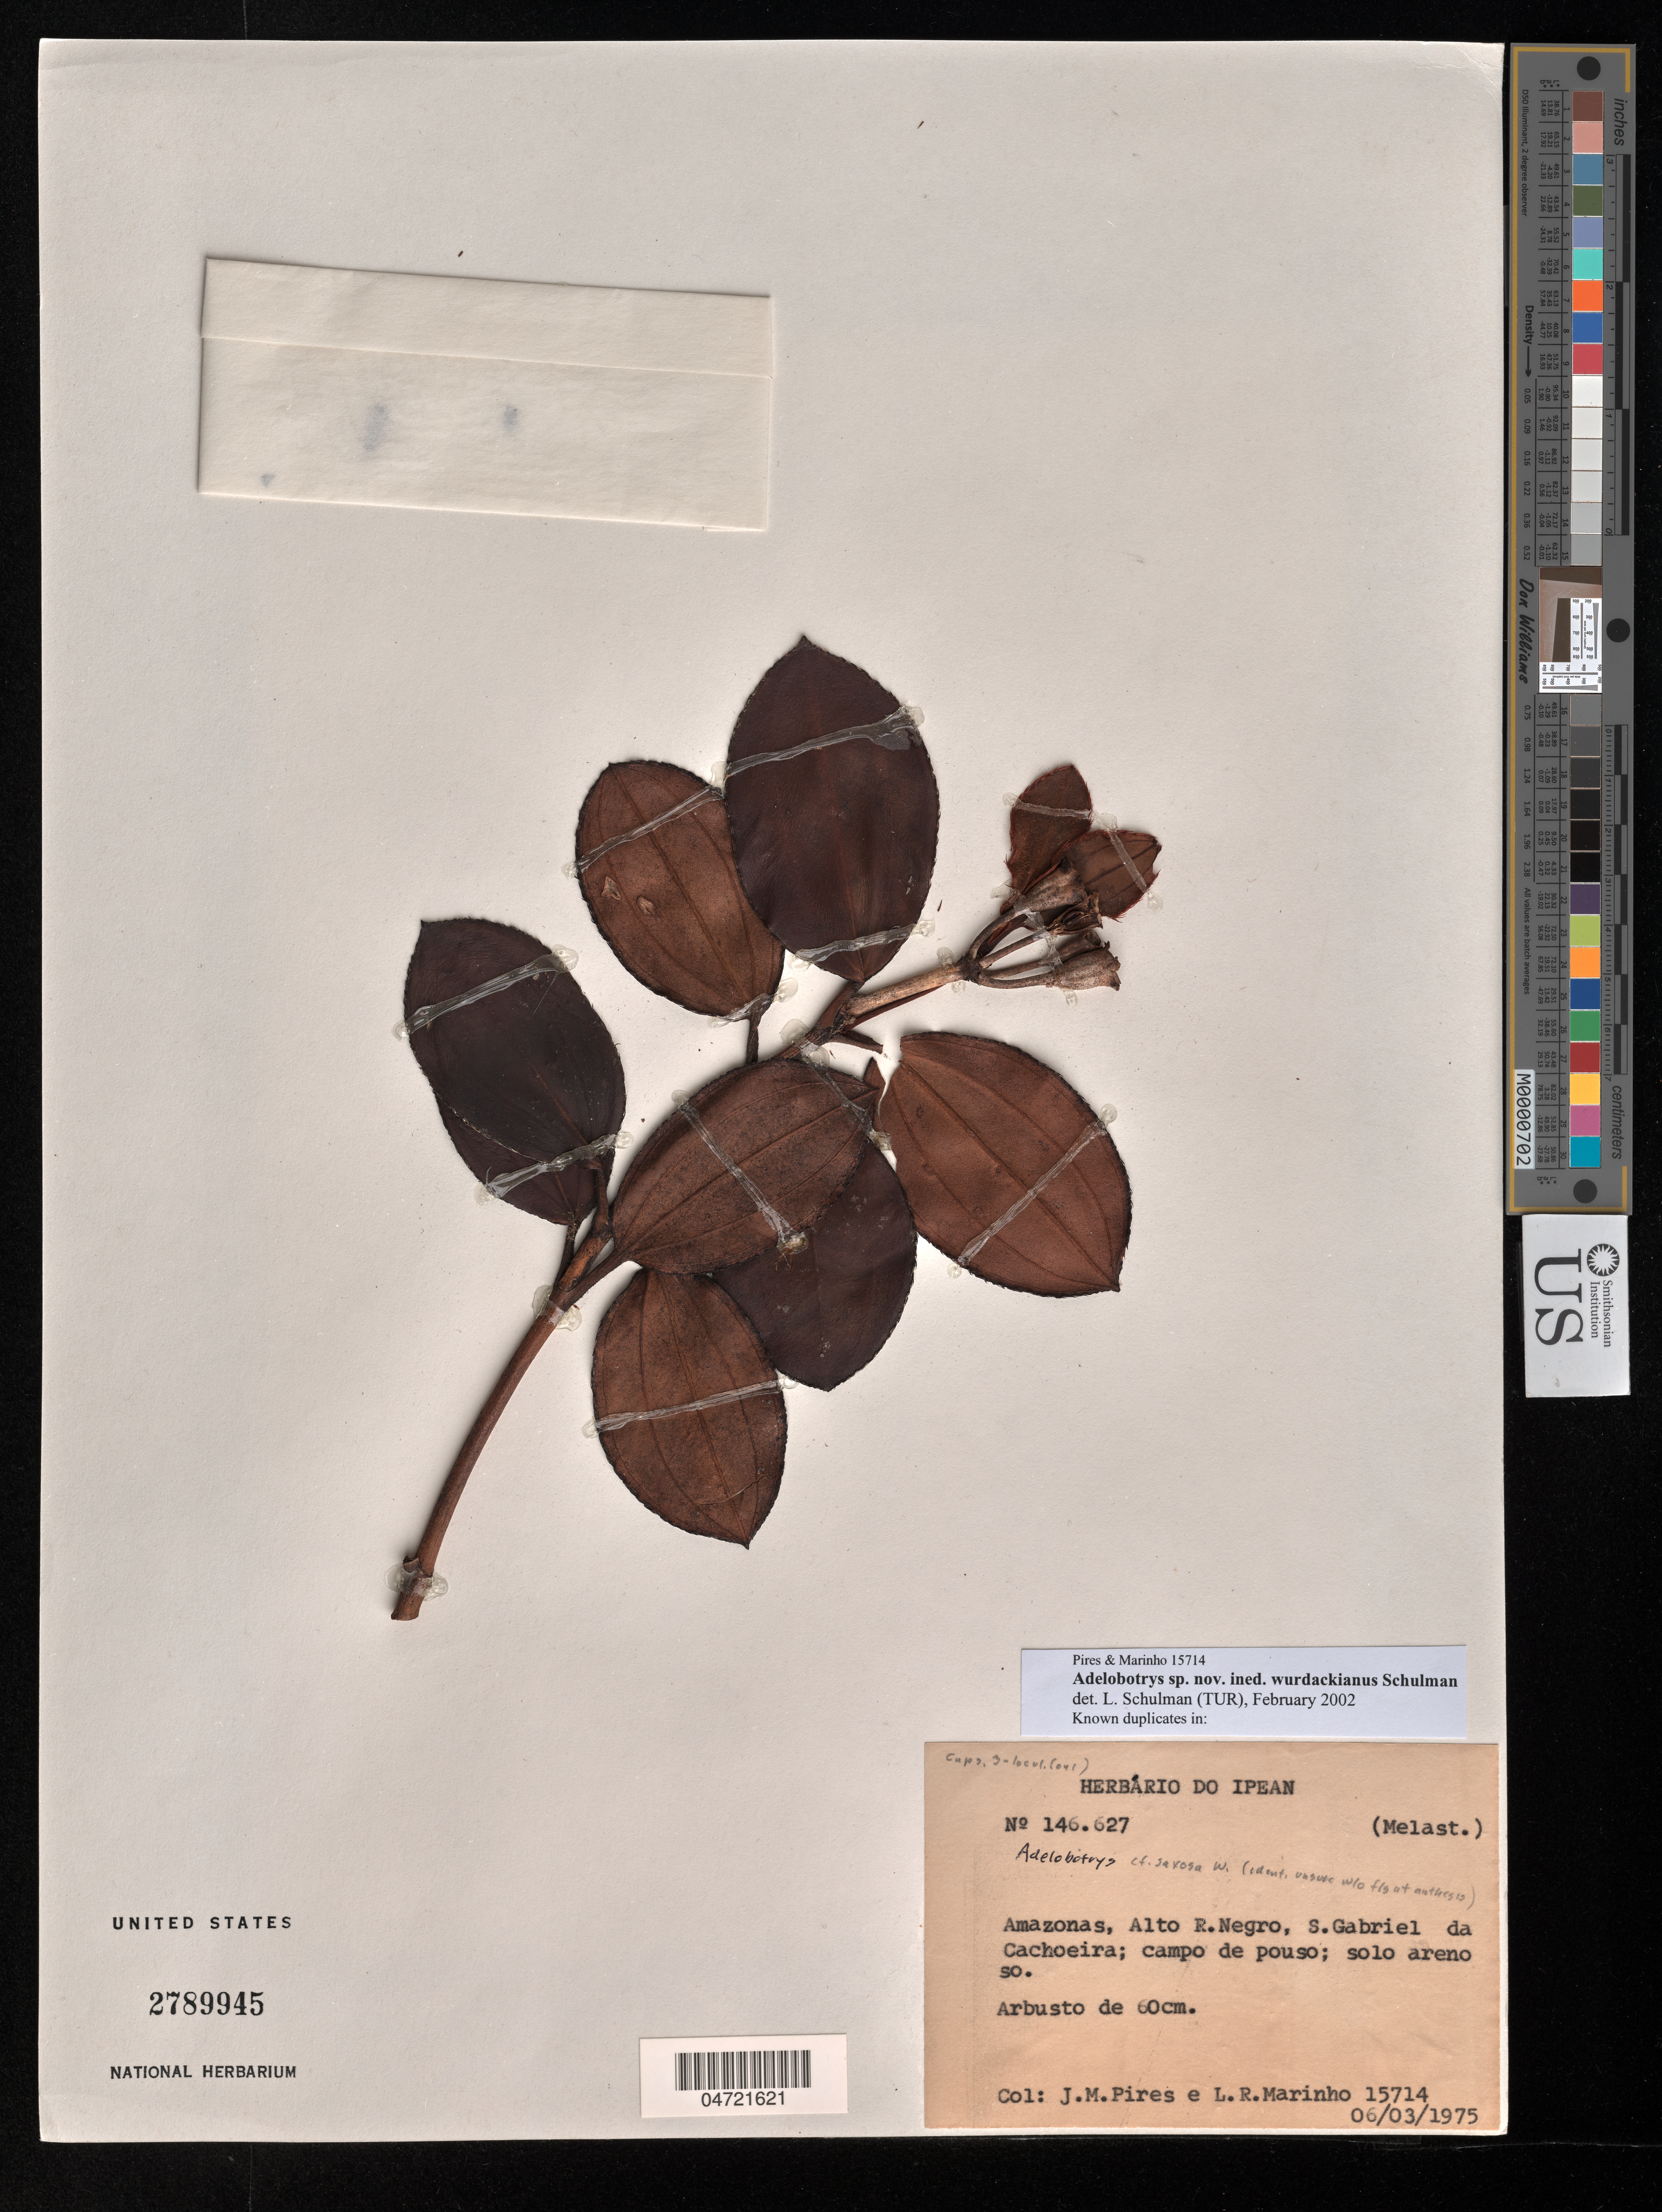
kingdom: Plantae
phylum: Tracheophyta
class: Magnoliopsida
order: Myrtales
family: Melastomataceae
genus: Adelobotrys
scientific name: Adelobotrys sp. nov.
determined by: Schulman, Leif, (TUR), University of Turku (FINLAND)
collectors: J. M. Pires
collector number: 15714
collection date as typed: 6-Mar-75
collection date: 1975-03-06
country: Venezuela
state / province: Amazonas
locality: Alto Río Negro, S. Gabriel da Cachoeira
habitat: Campo de pouso; solo areno so.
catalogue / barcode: US 2789945